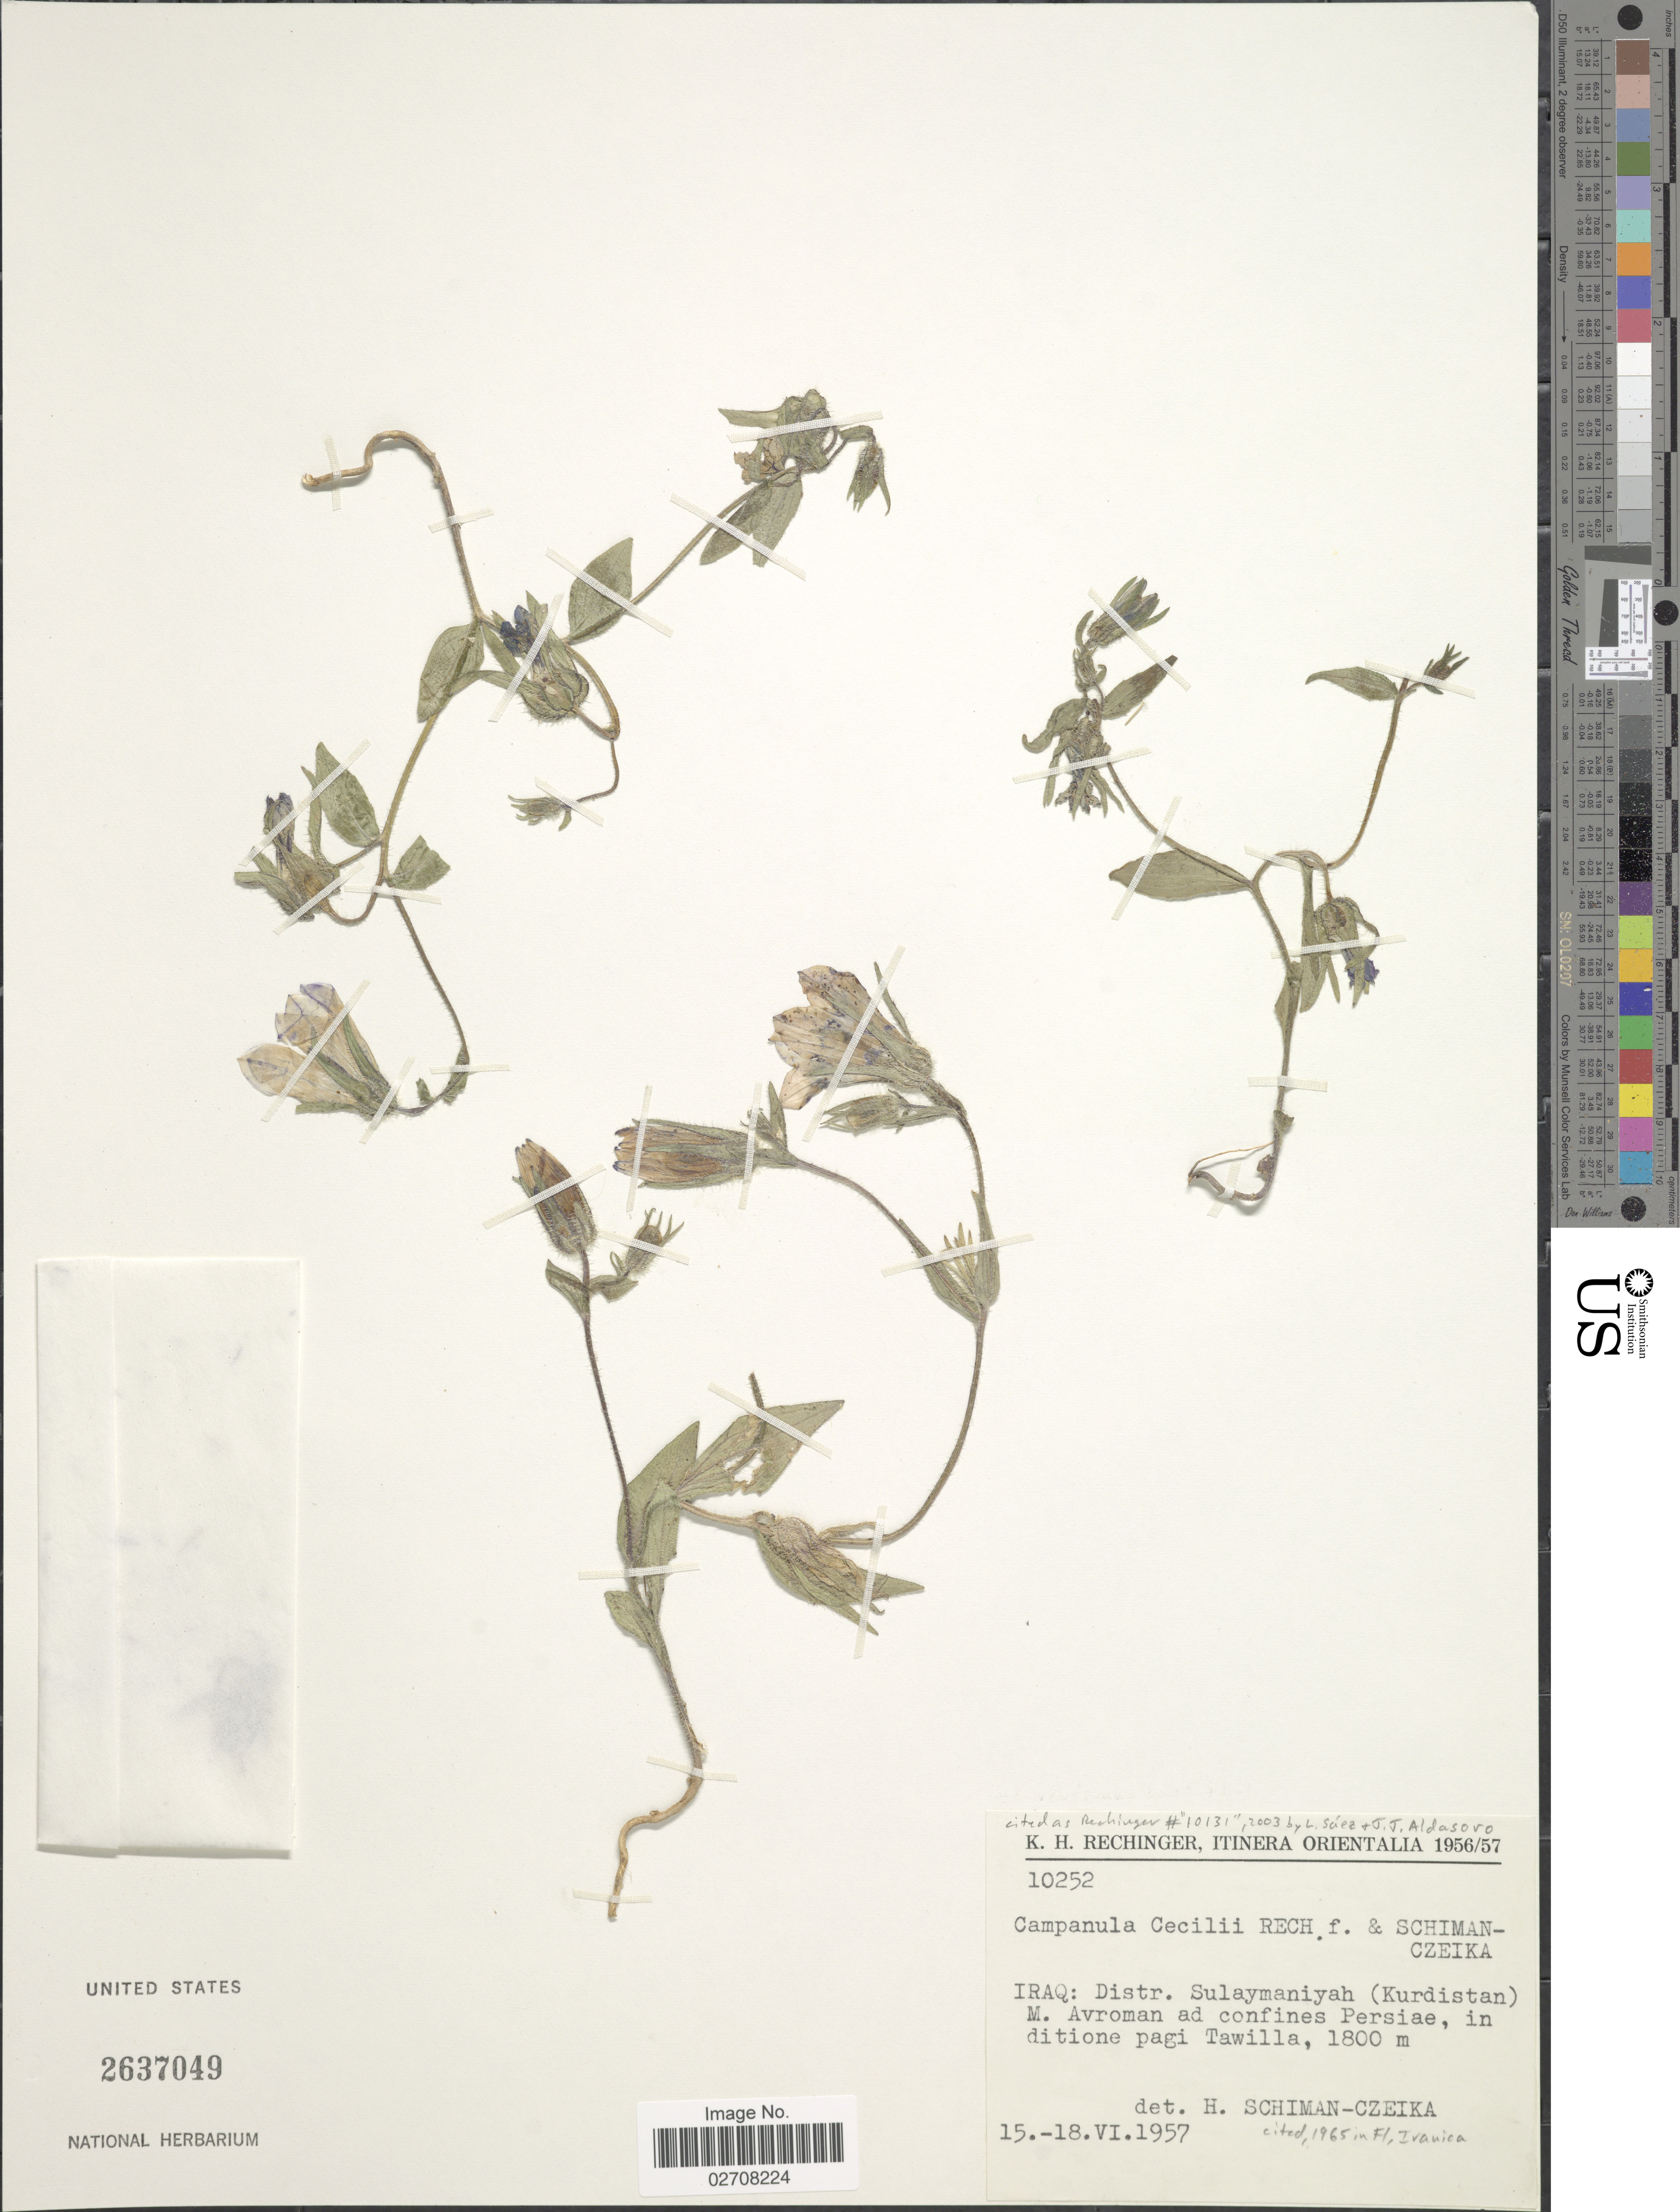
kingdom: Plantae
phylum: Tracheophyta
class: Magnoliopsida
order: Asterales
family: Campanulaceae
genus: Campanula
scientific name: Campanula cecilii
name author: Rech. f. & Schiman-Czeika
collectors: K. H. Rechinger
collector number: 10252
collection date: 1957-06-15/1957-06-18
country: Iraq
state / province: As Sulaymānīyah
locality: Distr. Sulaymaniyah (Kurdistan) M. Avroman ad confines Persiae, in ditione pagi Tawilla.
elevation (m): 1800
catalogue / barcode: US 2637049